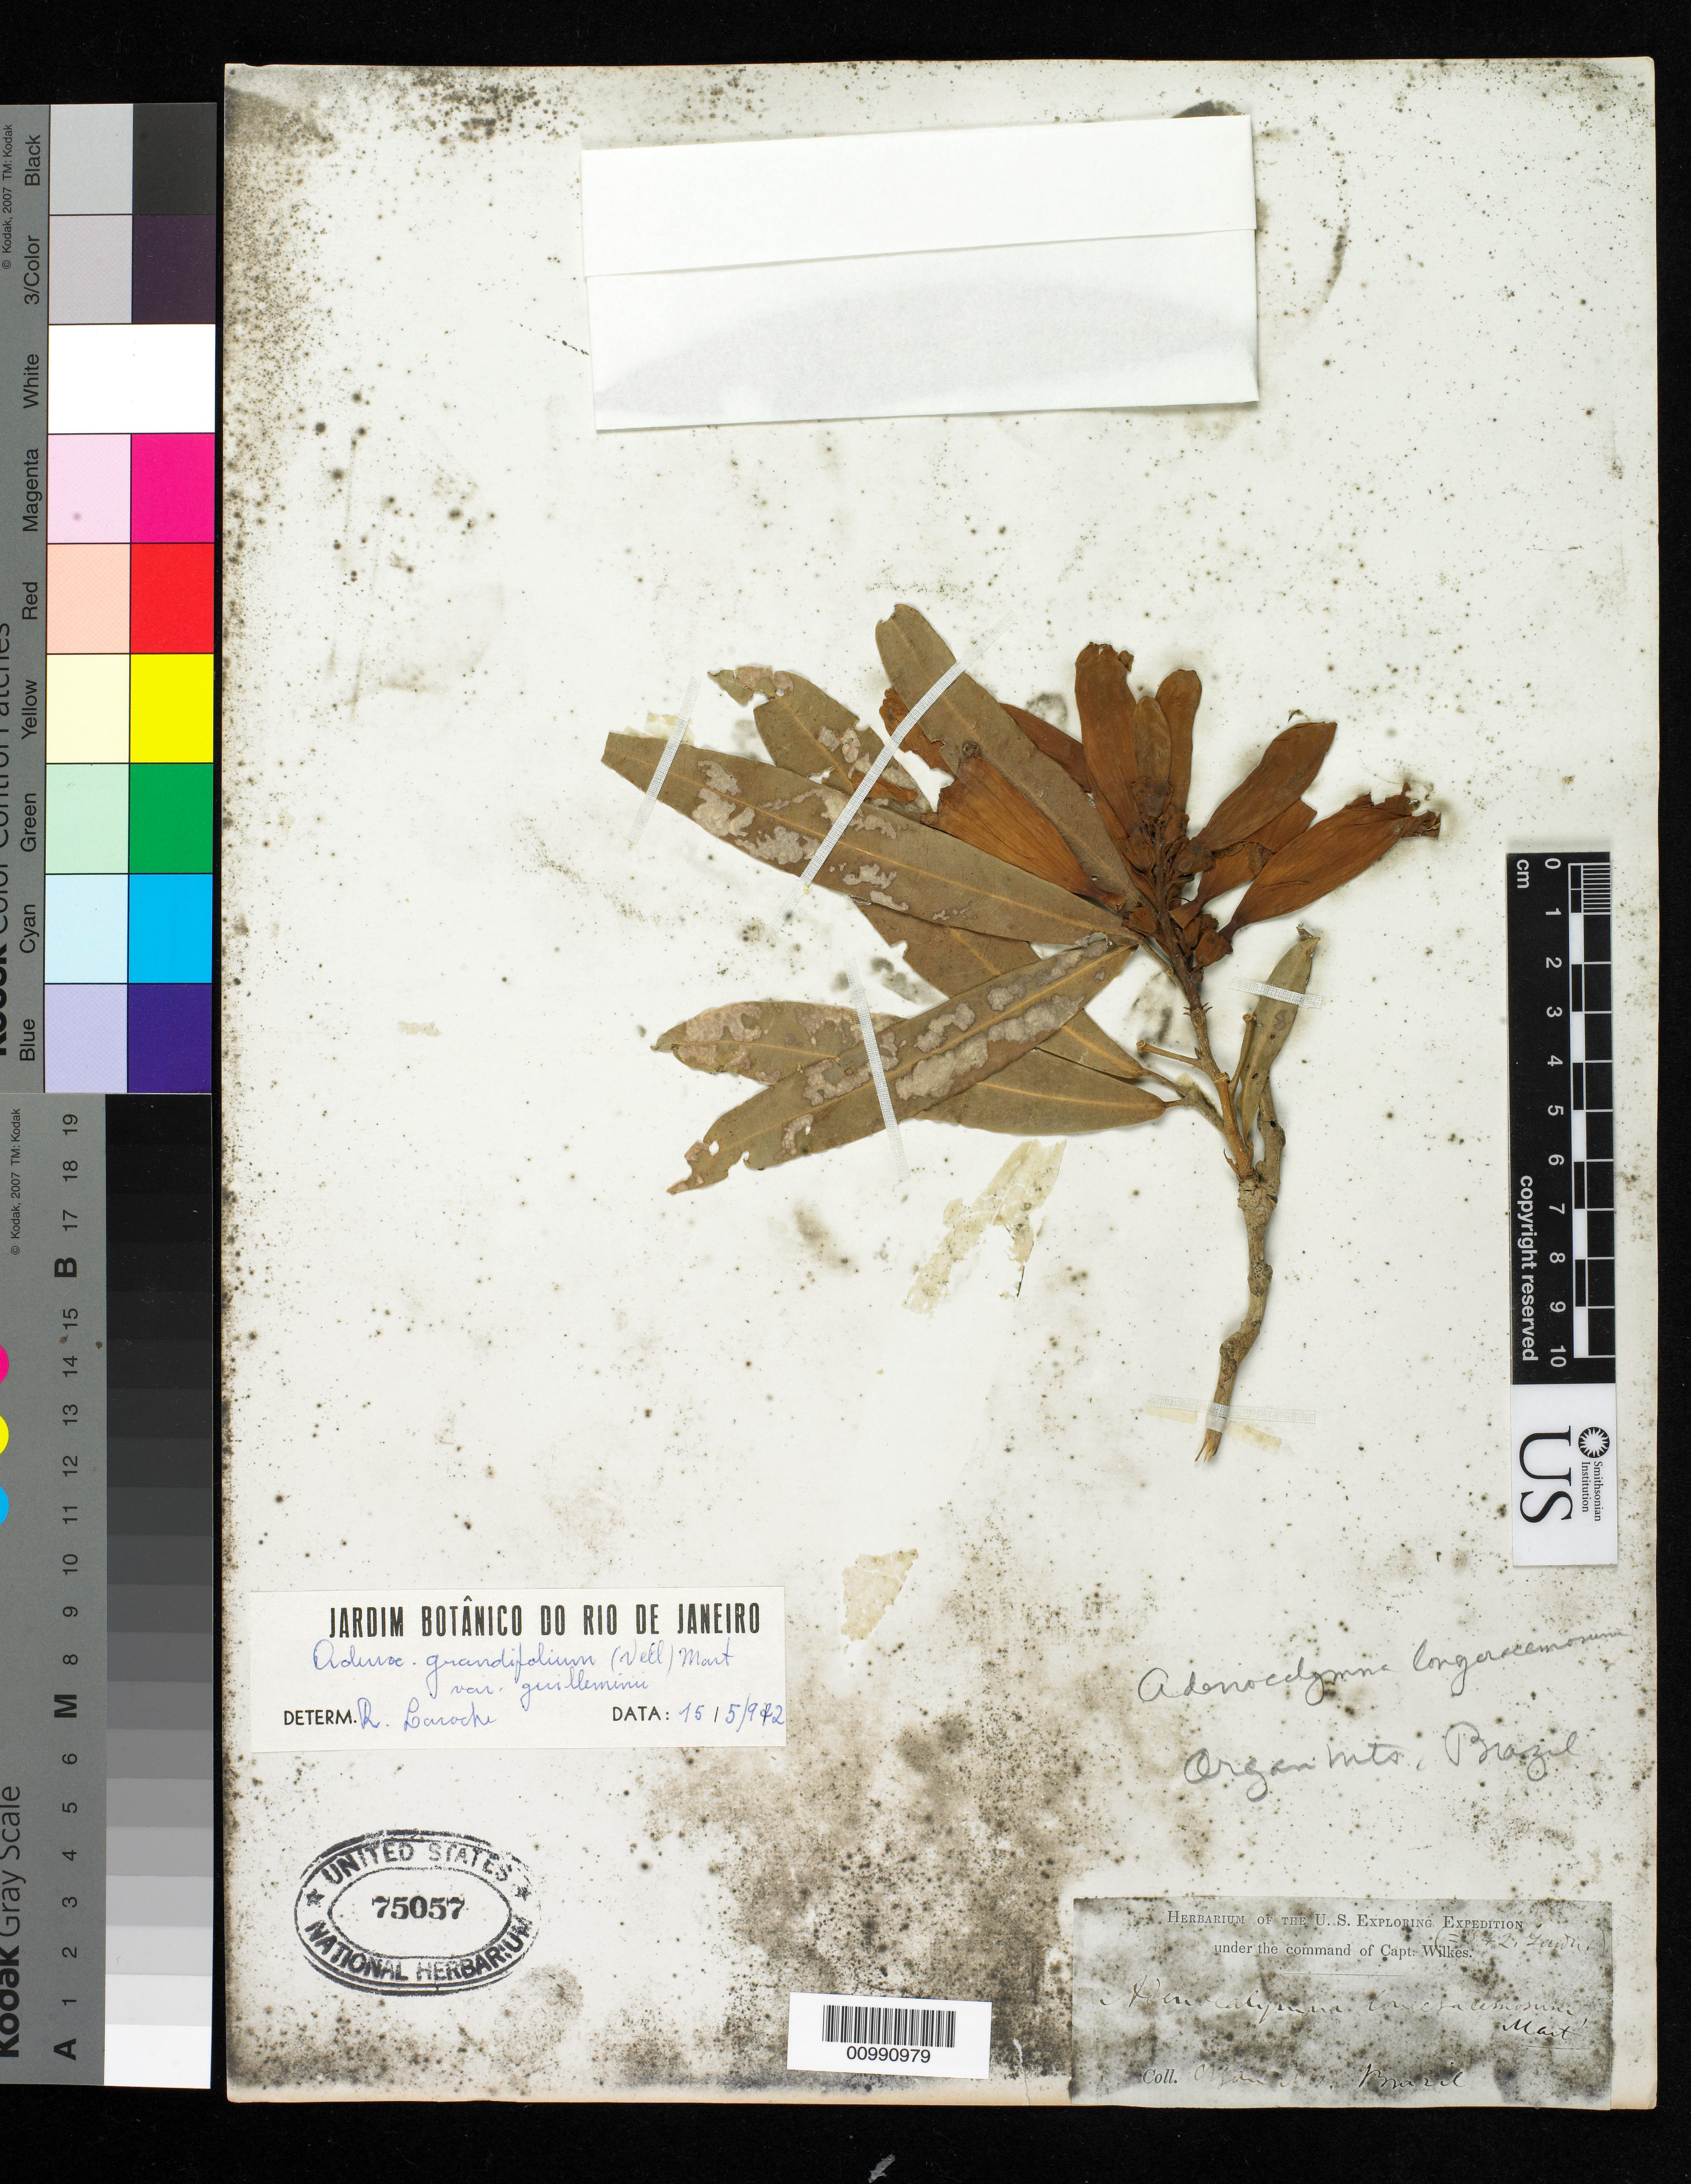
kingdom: Plantae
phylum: Tracheophyta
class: Magnoliopsida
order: Lamiales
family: Bignoniaceae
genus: Adenocalymma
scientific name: Adenocalymma ternatum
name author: (Vell.) Mello ex Bureau & Schum.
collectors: Wilkes Explor. Exped.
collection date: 1838/1842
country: Brazil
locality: Organ Mts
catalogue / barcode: US 75057